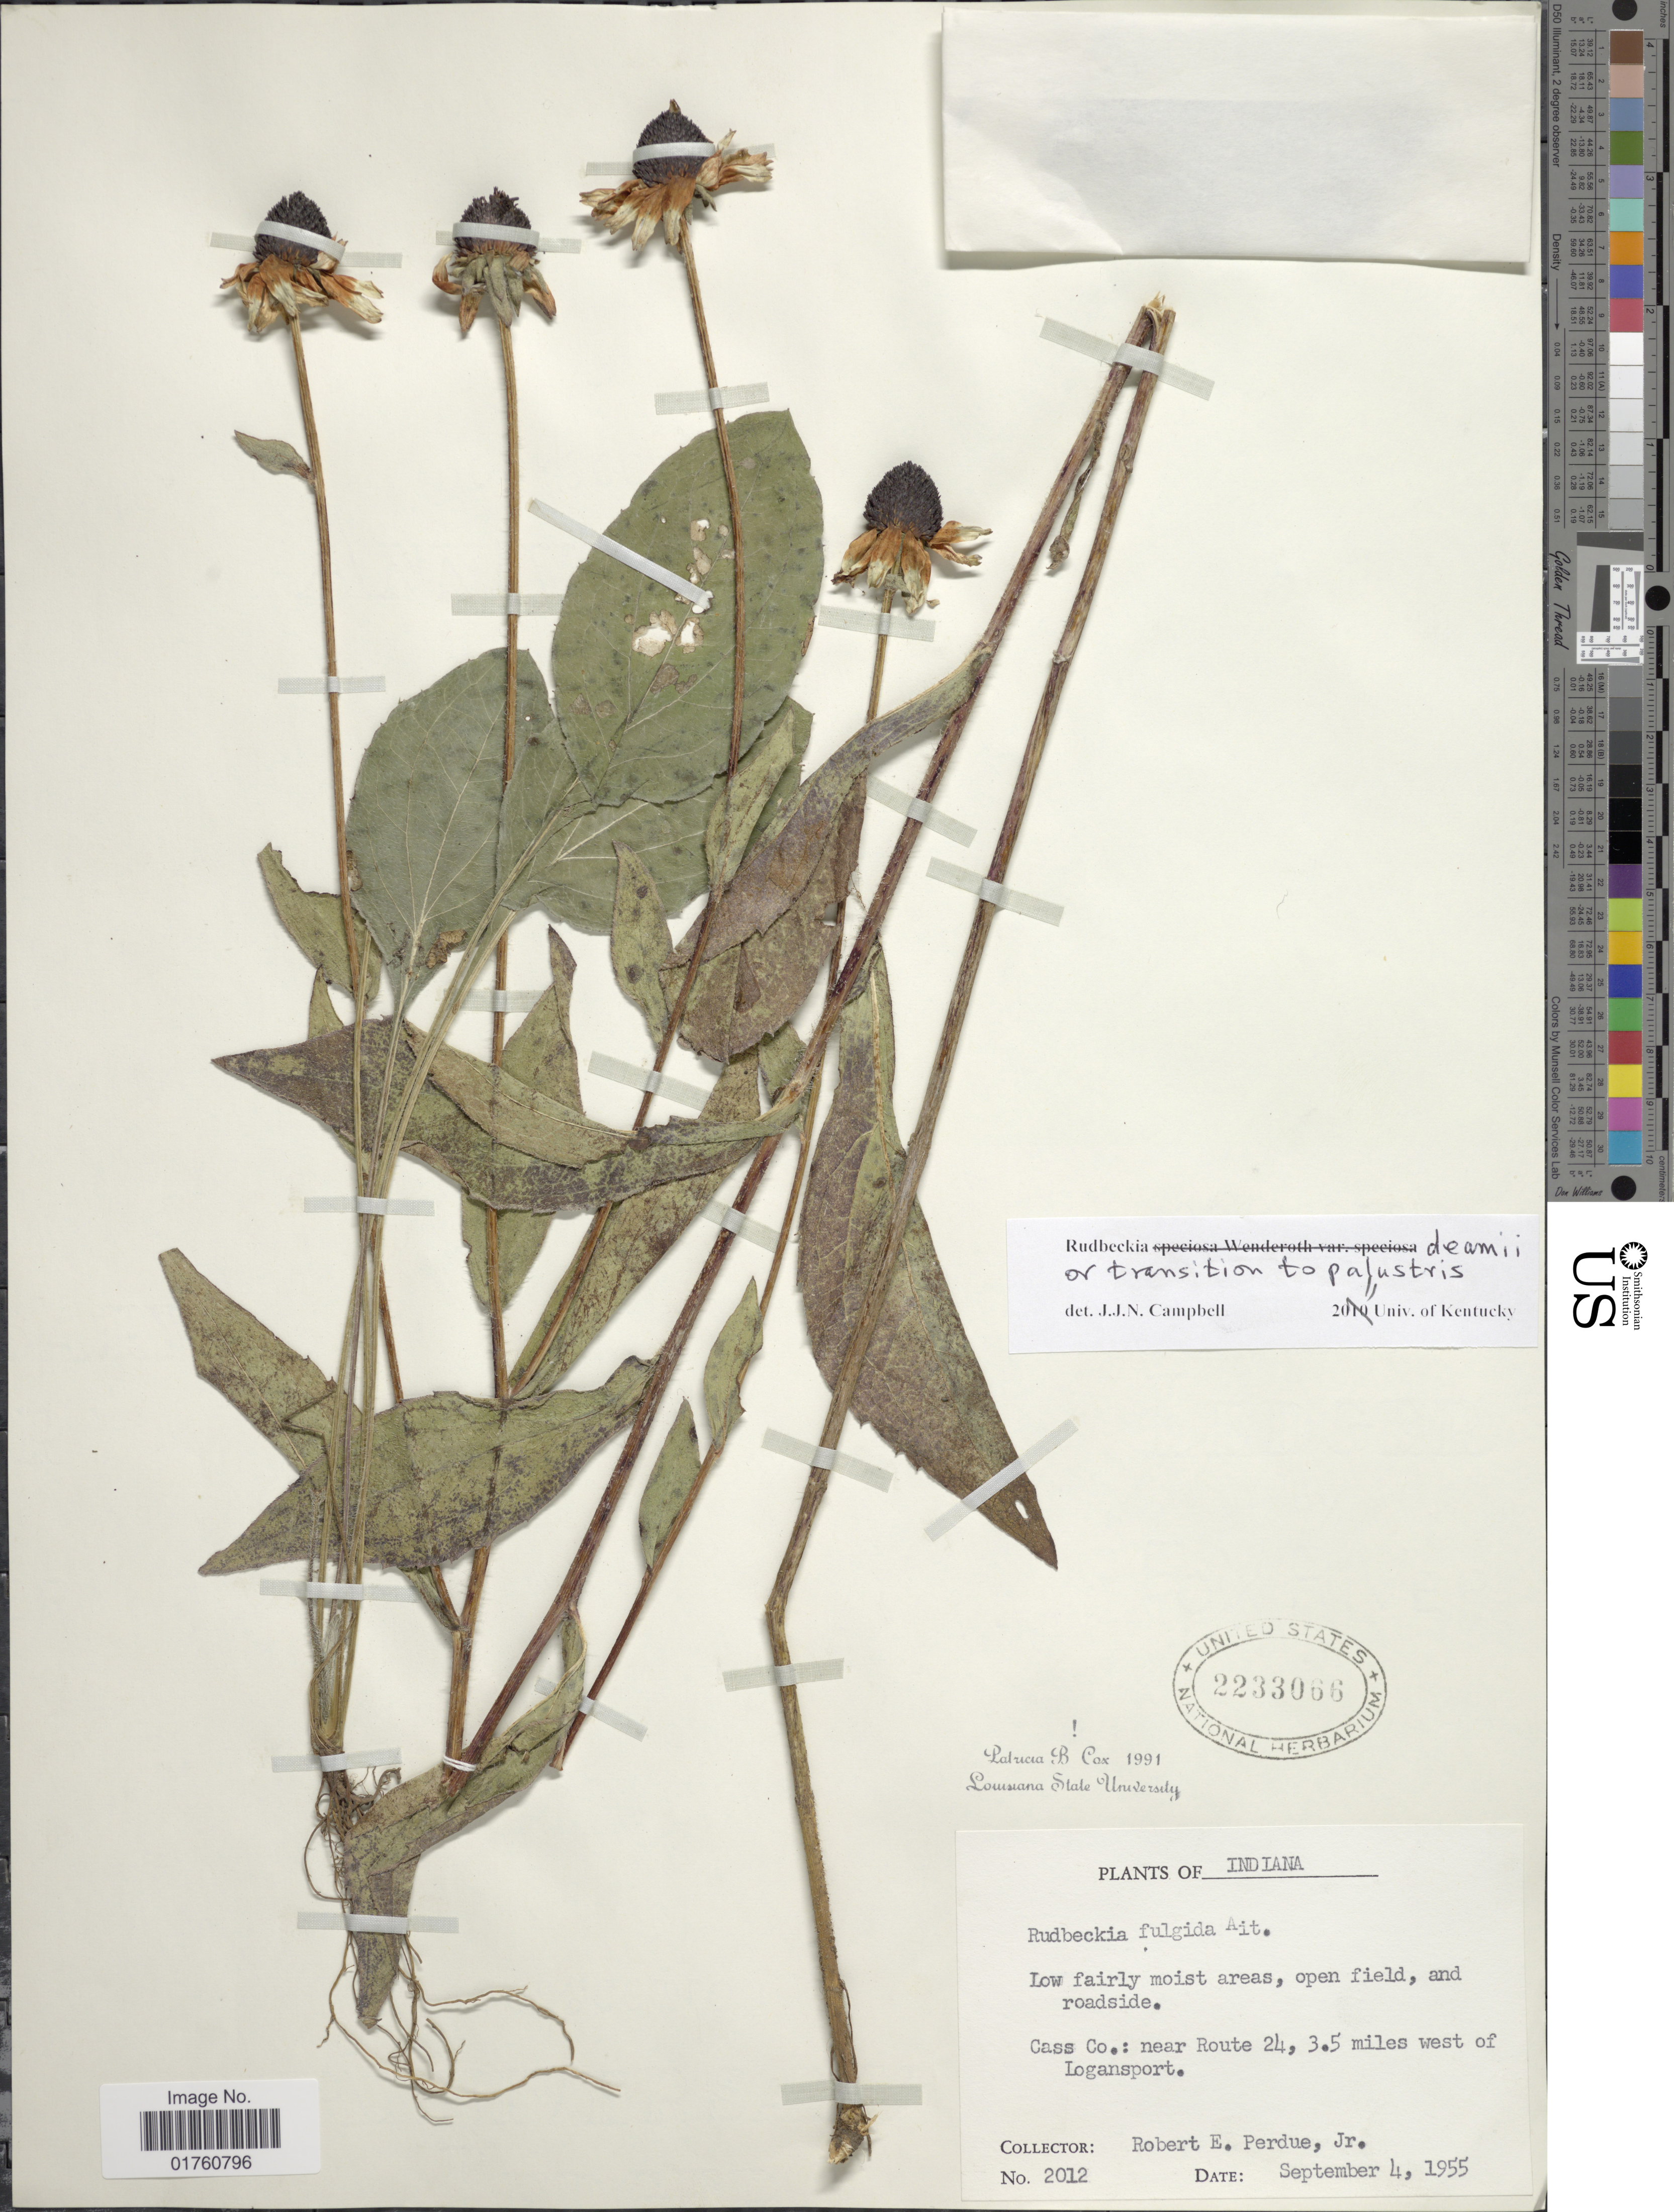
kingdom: Plantae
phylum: Tracheophyta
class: Magnoliopsida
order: Asterales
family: Asteraceae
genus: Rudbeckia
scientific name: Rudbeckia fulgida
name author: Aiton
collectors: R. E. Perdue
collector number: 2012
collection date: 1955-09-04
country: United States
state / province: Indiana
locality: Cass Co: near Route 24, 3.5 miles west of Logansport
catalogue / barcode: US 2233066